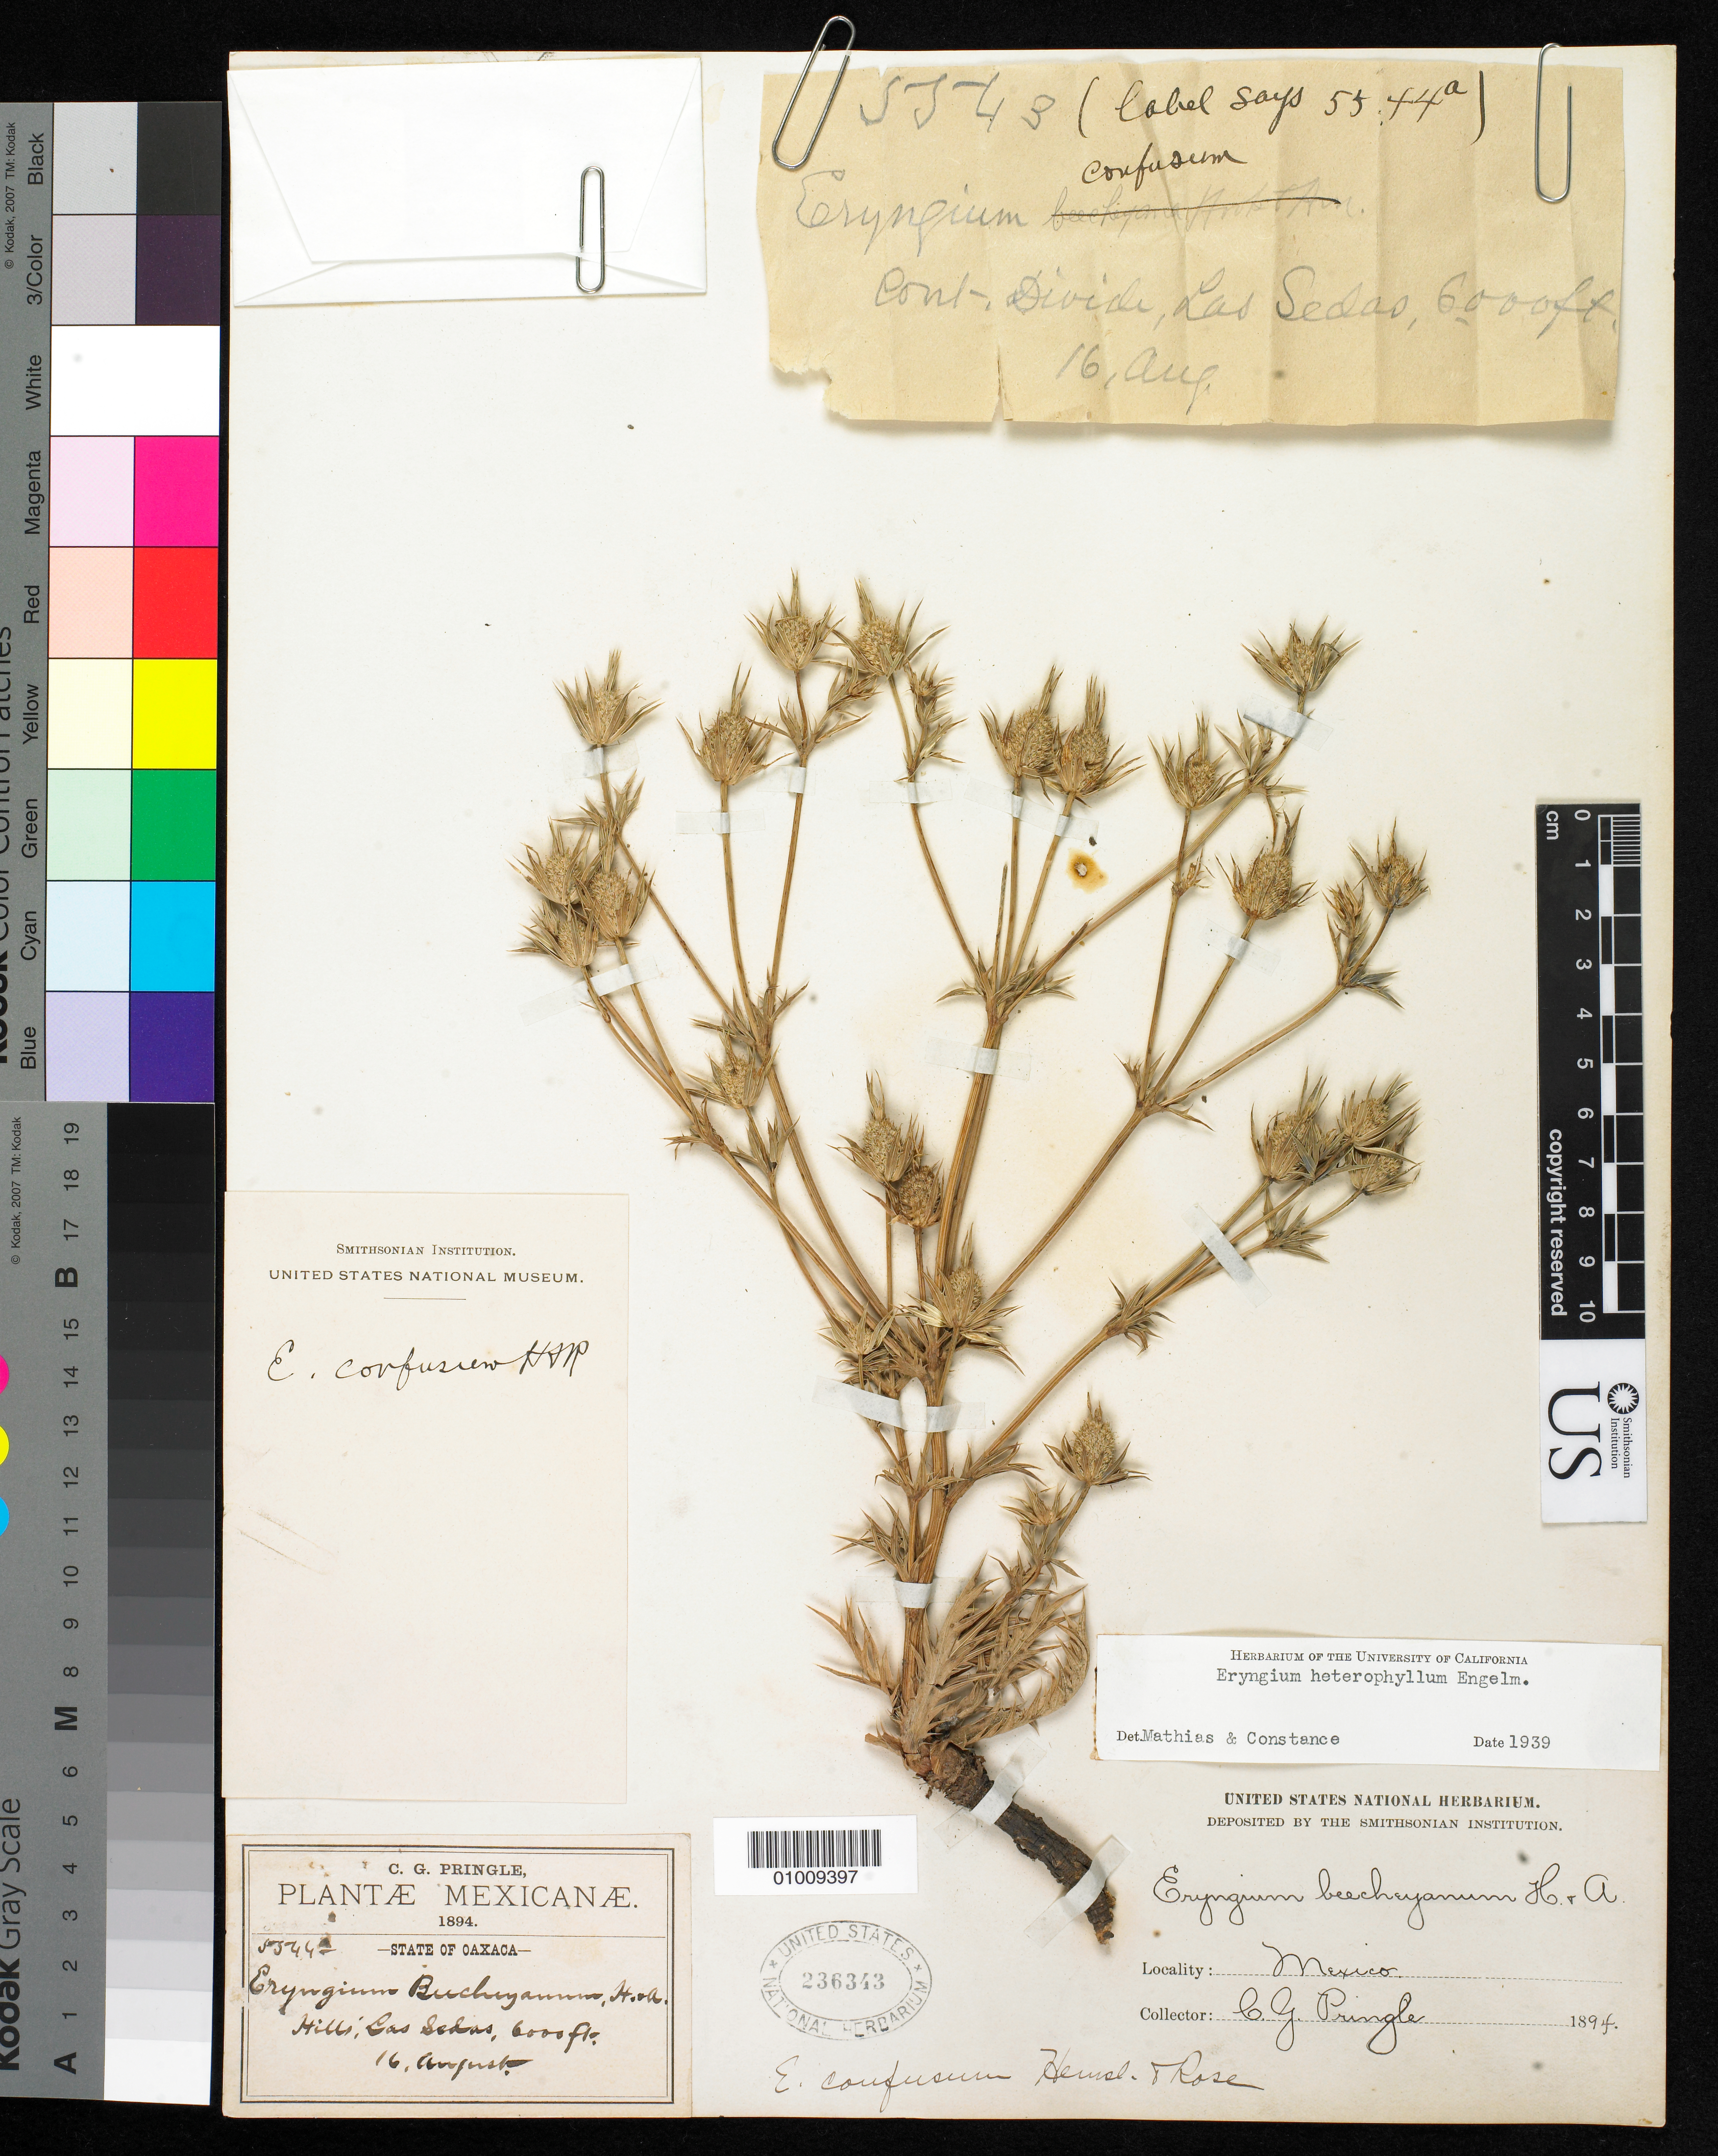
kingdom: Plantae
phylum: Tracheophyta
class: Magnoliopsida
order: Apiales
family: Apiaceae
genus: Eryngium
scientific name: Eryngium heterophyllum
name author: Engelm.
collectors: C. G. Pringle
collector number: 5544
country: Mexico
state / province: Oaxaca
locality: Hills, Los Sedas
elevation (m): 1829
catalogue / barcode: US 236343